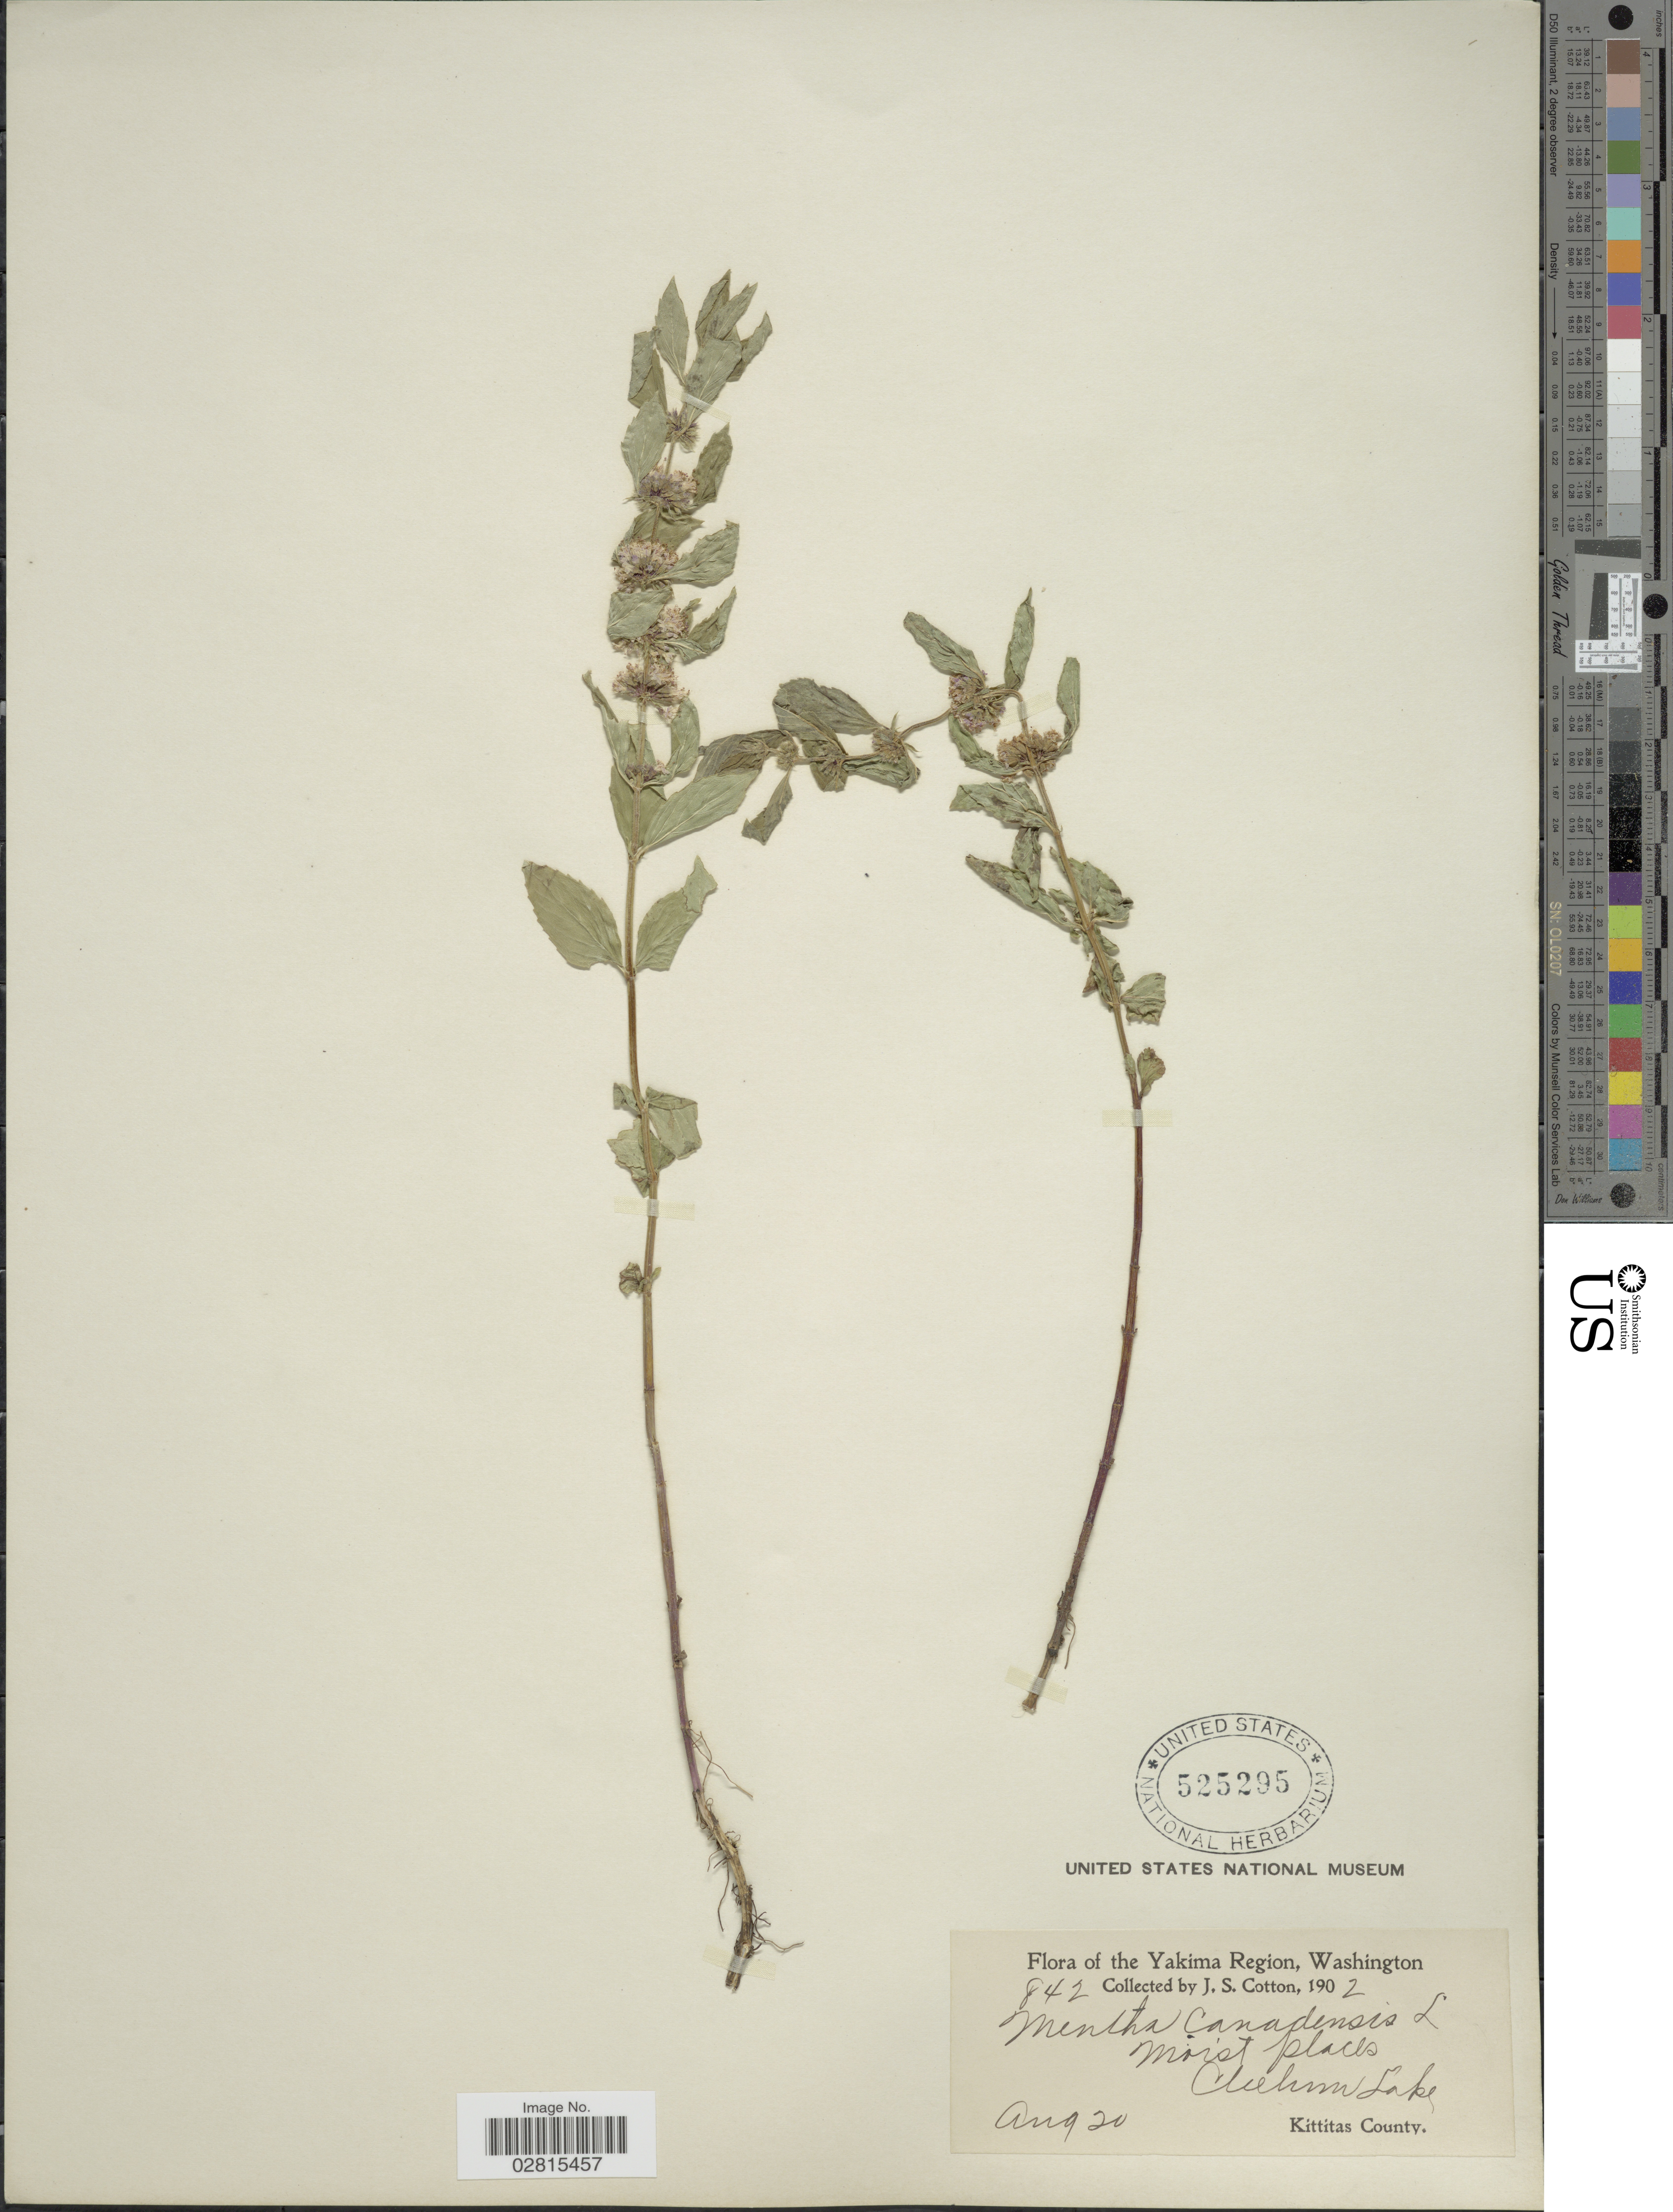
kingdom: Plantae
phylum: Tracheophyta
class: Magnoliopsida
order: Lamiales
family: Lamiaceae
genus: Mentha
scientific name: Mentha canadensis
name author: L.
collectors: J. S. Cotton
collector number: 842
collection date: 1902-08-20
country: United States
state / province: Washington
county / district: Kittitas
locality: Yakima Region, Cleelum Lake, Kittitas County.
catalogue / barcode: US 525295